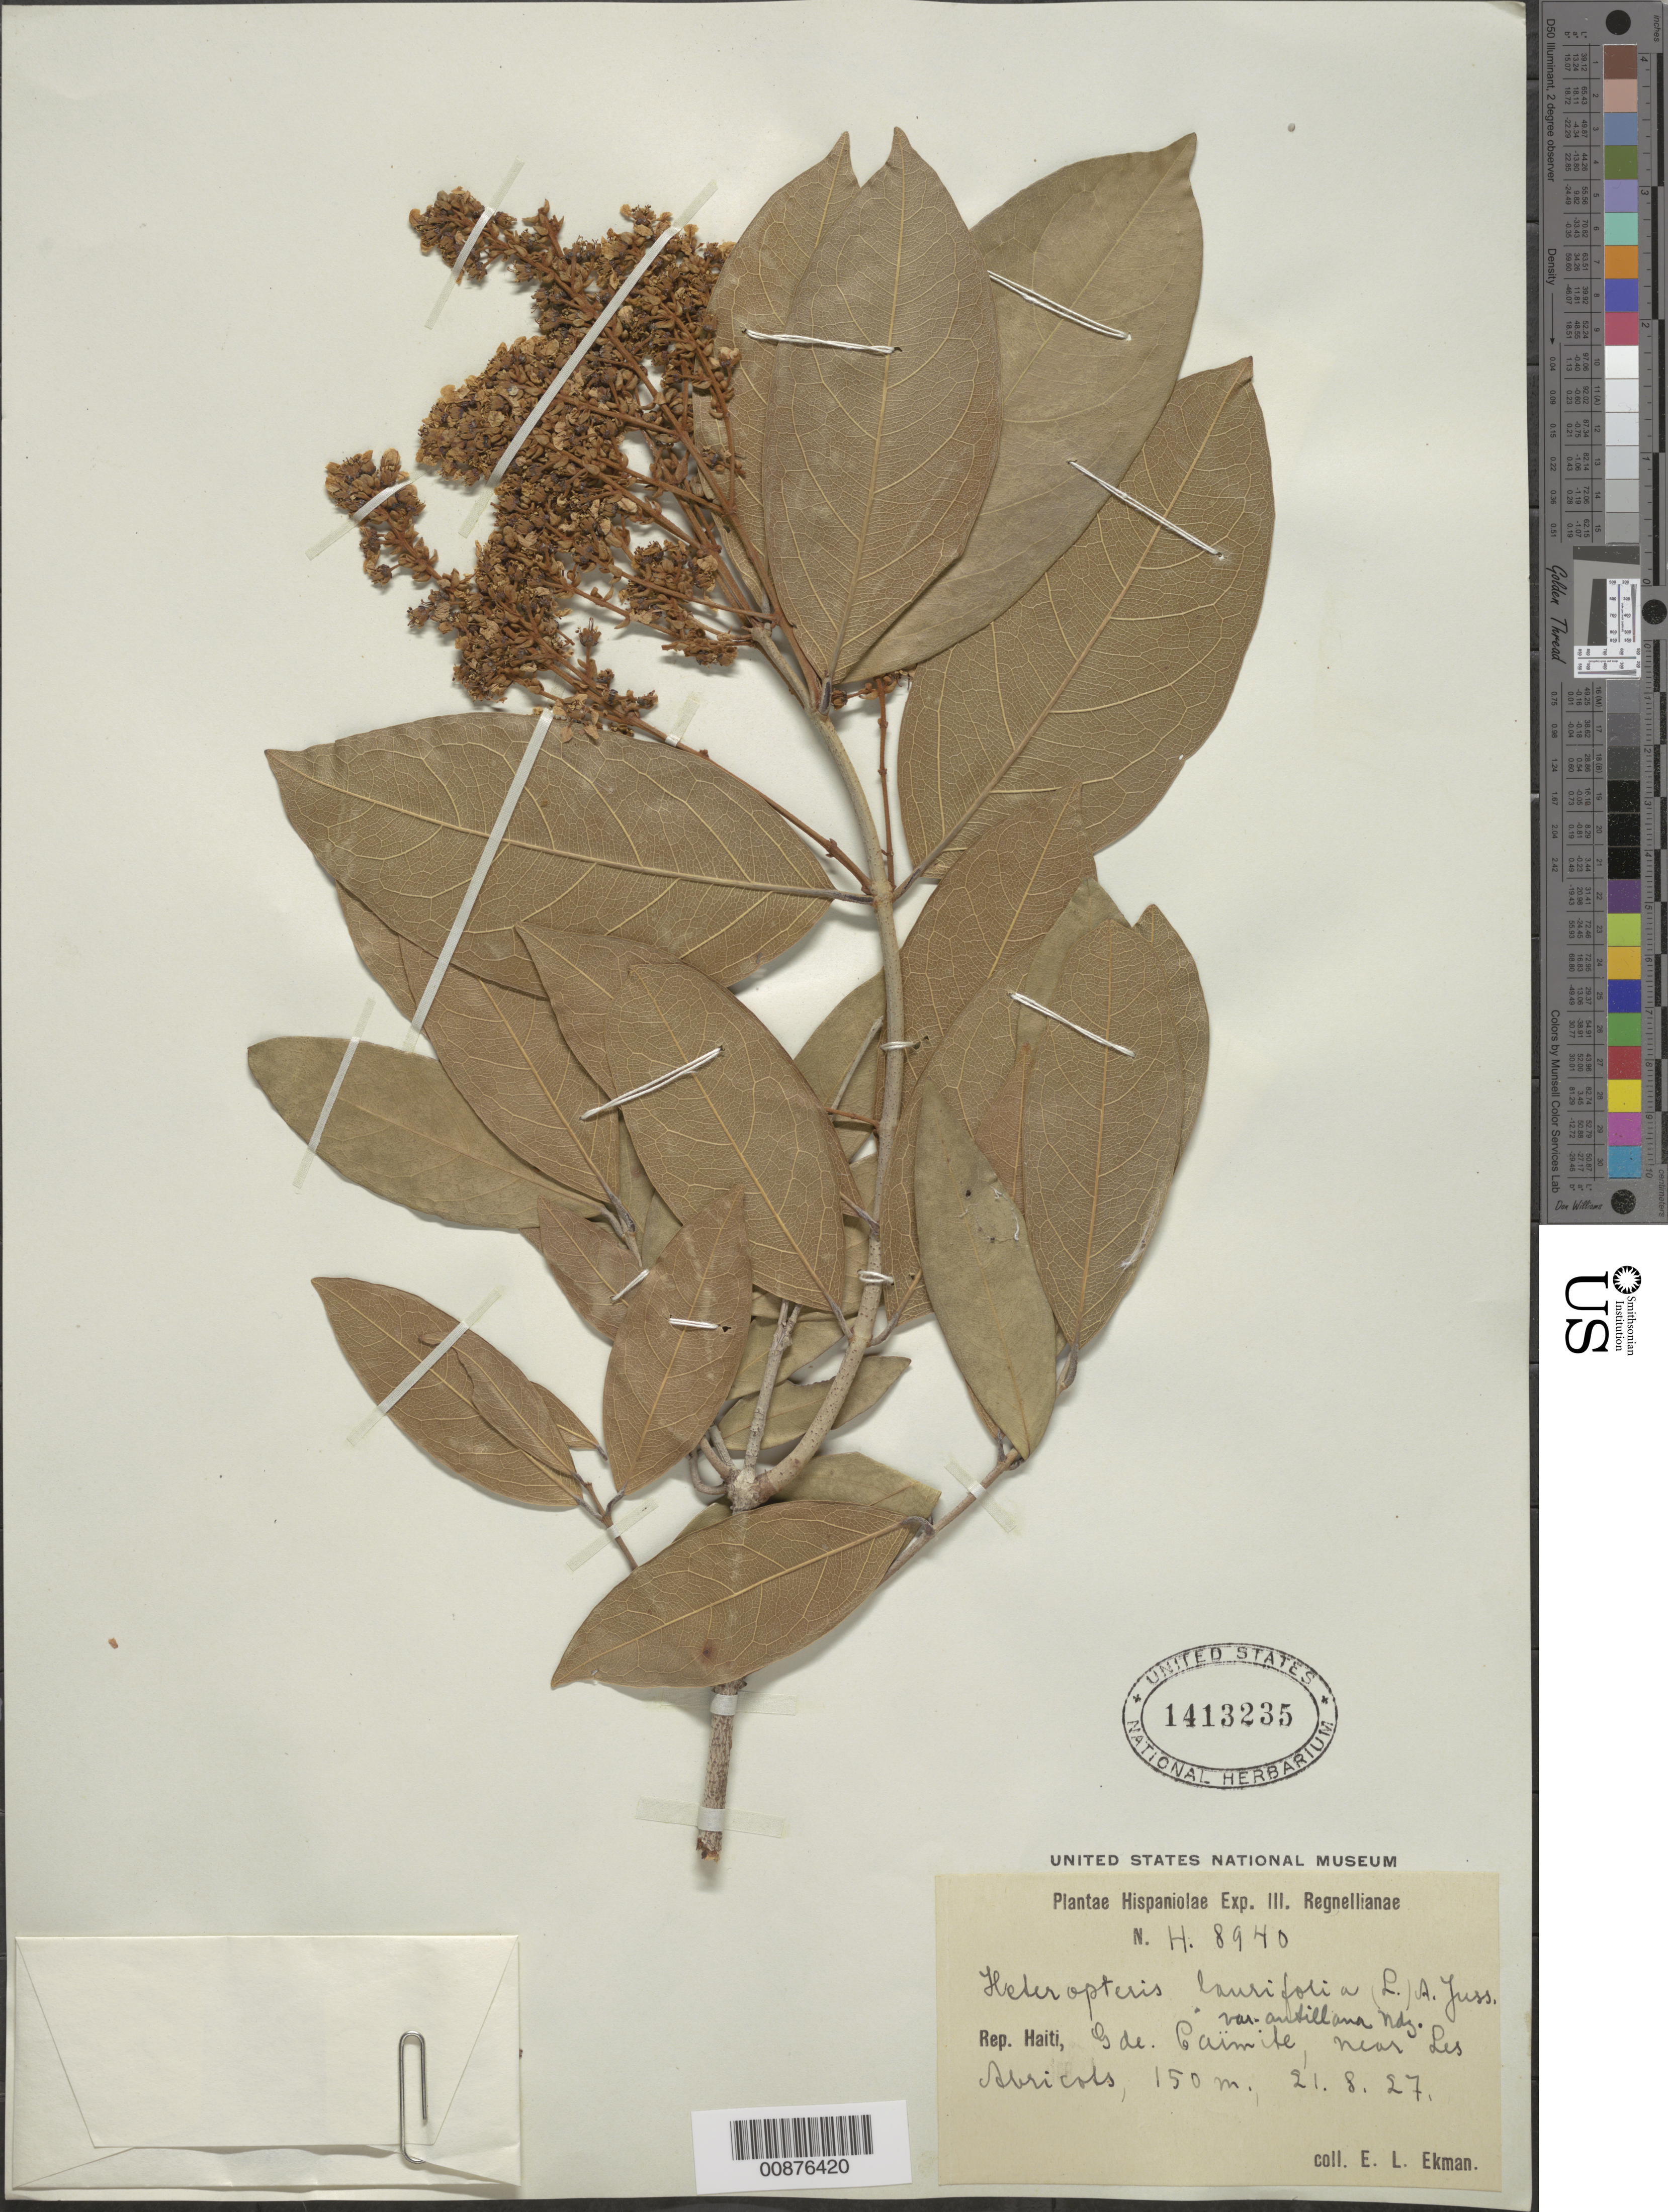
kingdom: Plantae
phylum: Tracheophyta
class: Magnoliopsida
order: Malpighiales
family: Malpighiaceae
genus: Heteropterys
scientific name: Heteropterys laurifolia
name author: (L.) A. Juss.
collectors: E. L. Ekman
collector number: H8940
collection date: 1927-08-21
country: Haiti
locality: G de. Caïmite, near Les Abricots.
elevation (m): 150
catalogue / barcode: US 1413235